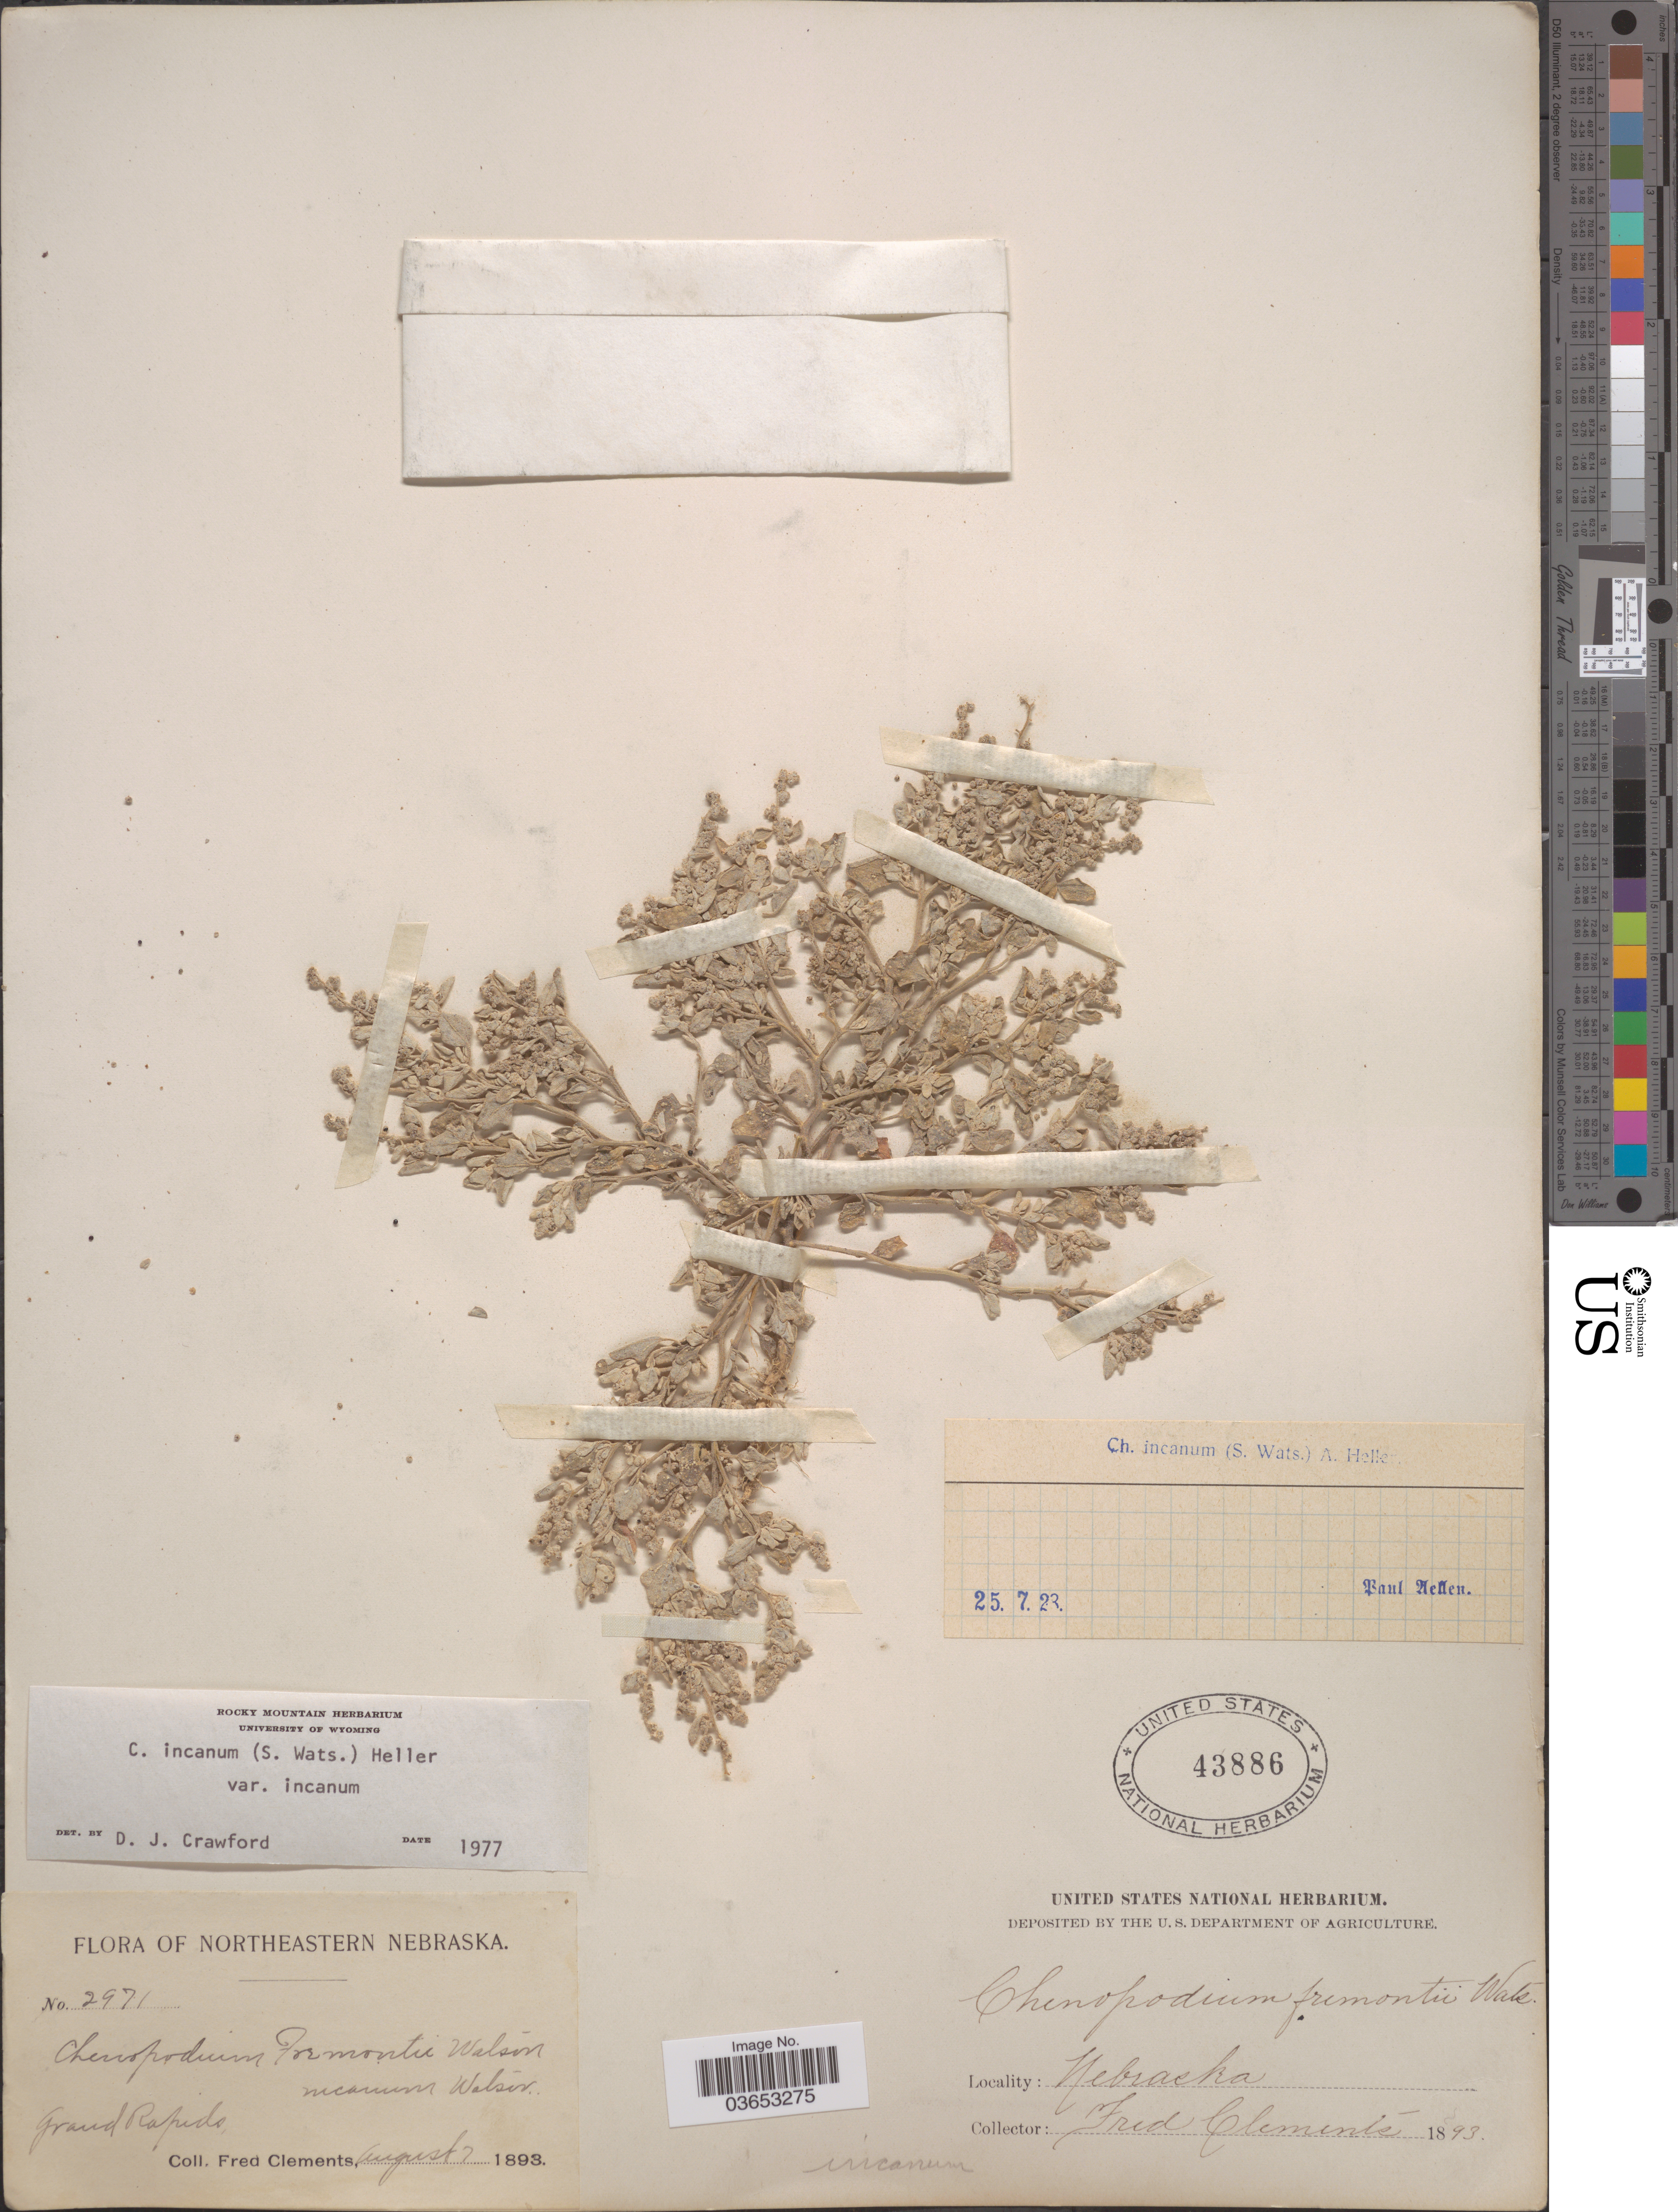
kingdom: Plantae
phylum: Tracheophyta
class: Magnoliopsida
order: Caryophyllales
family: Amaranthaceae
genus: Chenopodium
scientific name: Chenopodium incanum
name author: (S. Watson) A. Heller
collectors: F. Clements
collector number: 2971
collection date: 1893-08-07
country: United States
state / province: Nebraska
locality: Northeastern Nebraska. Grand Rapids.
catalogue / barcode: US 43886